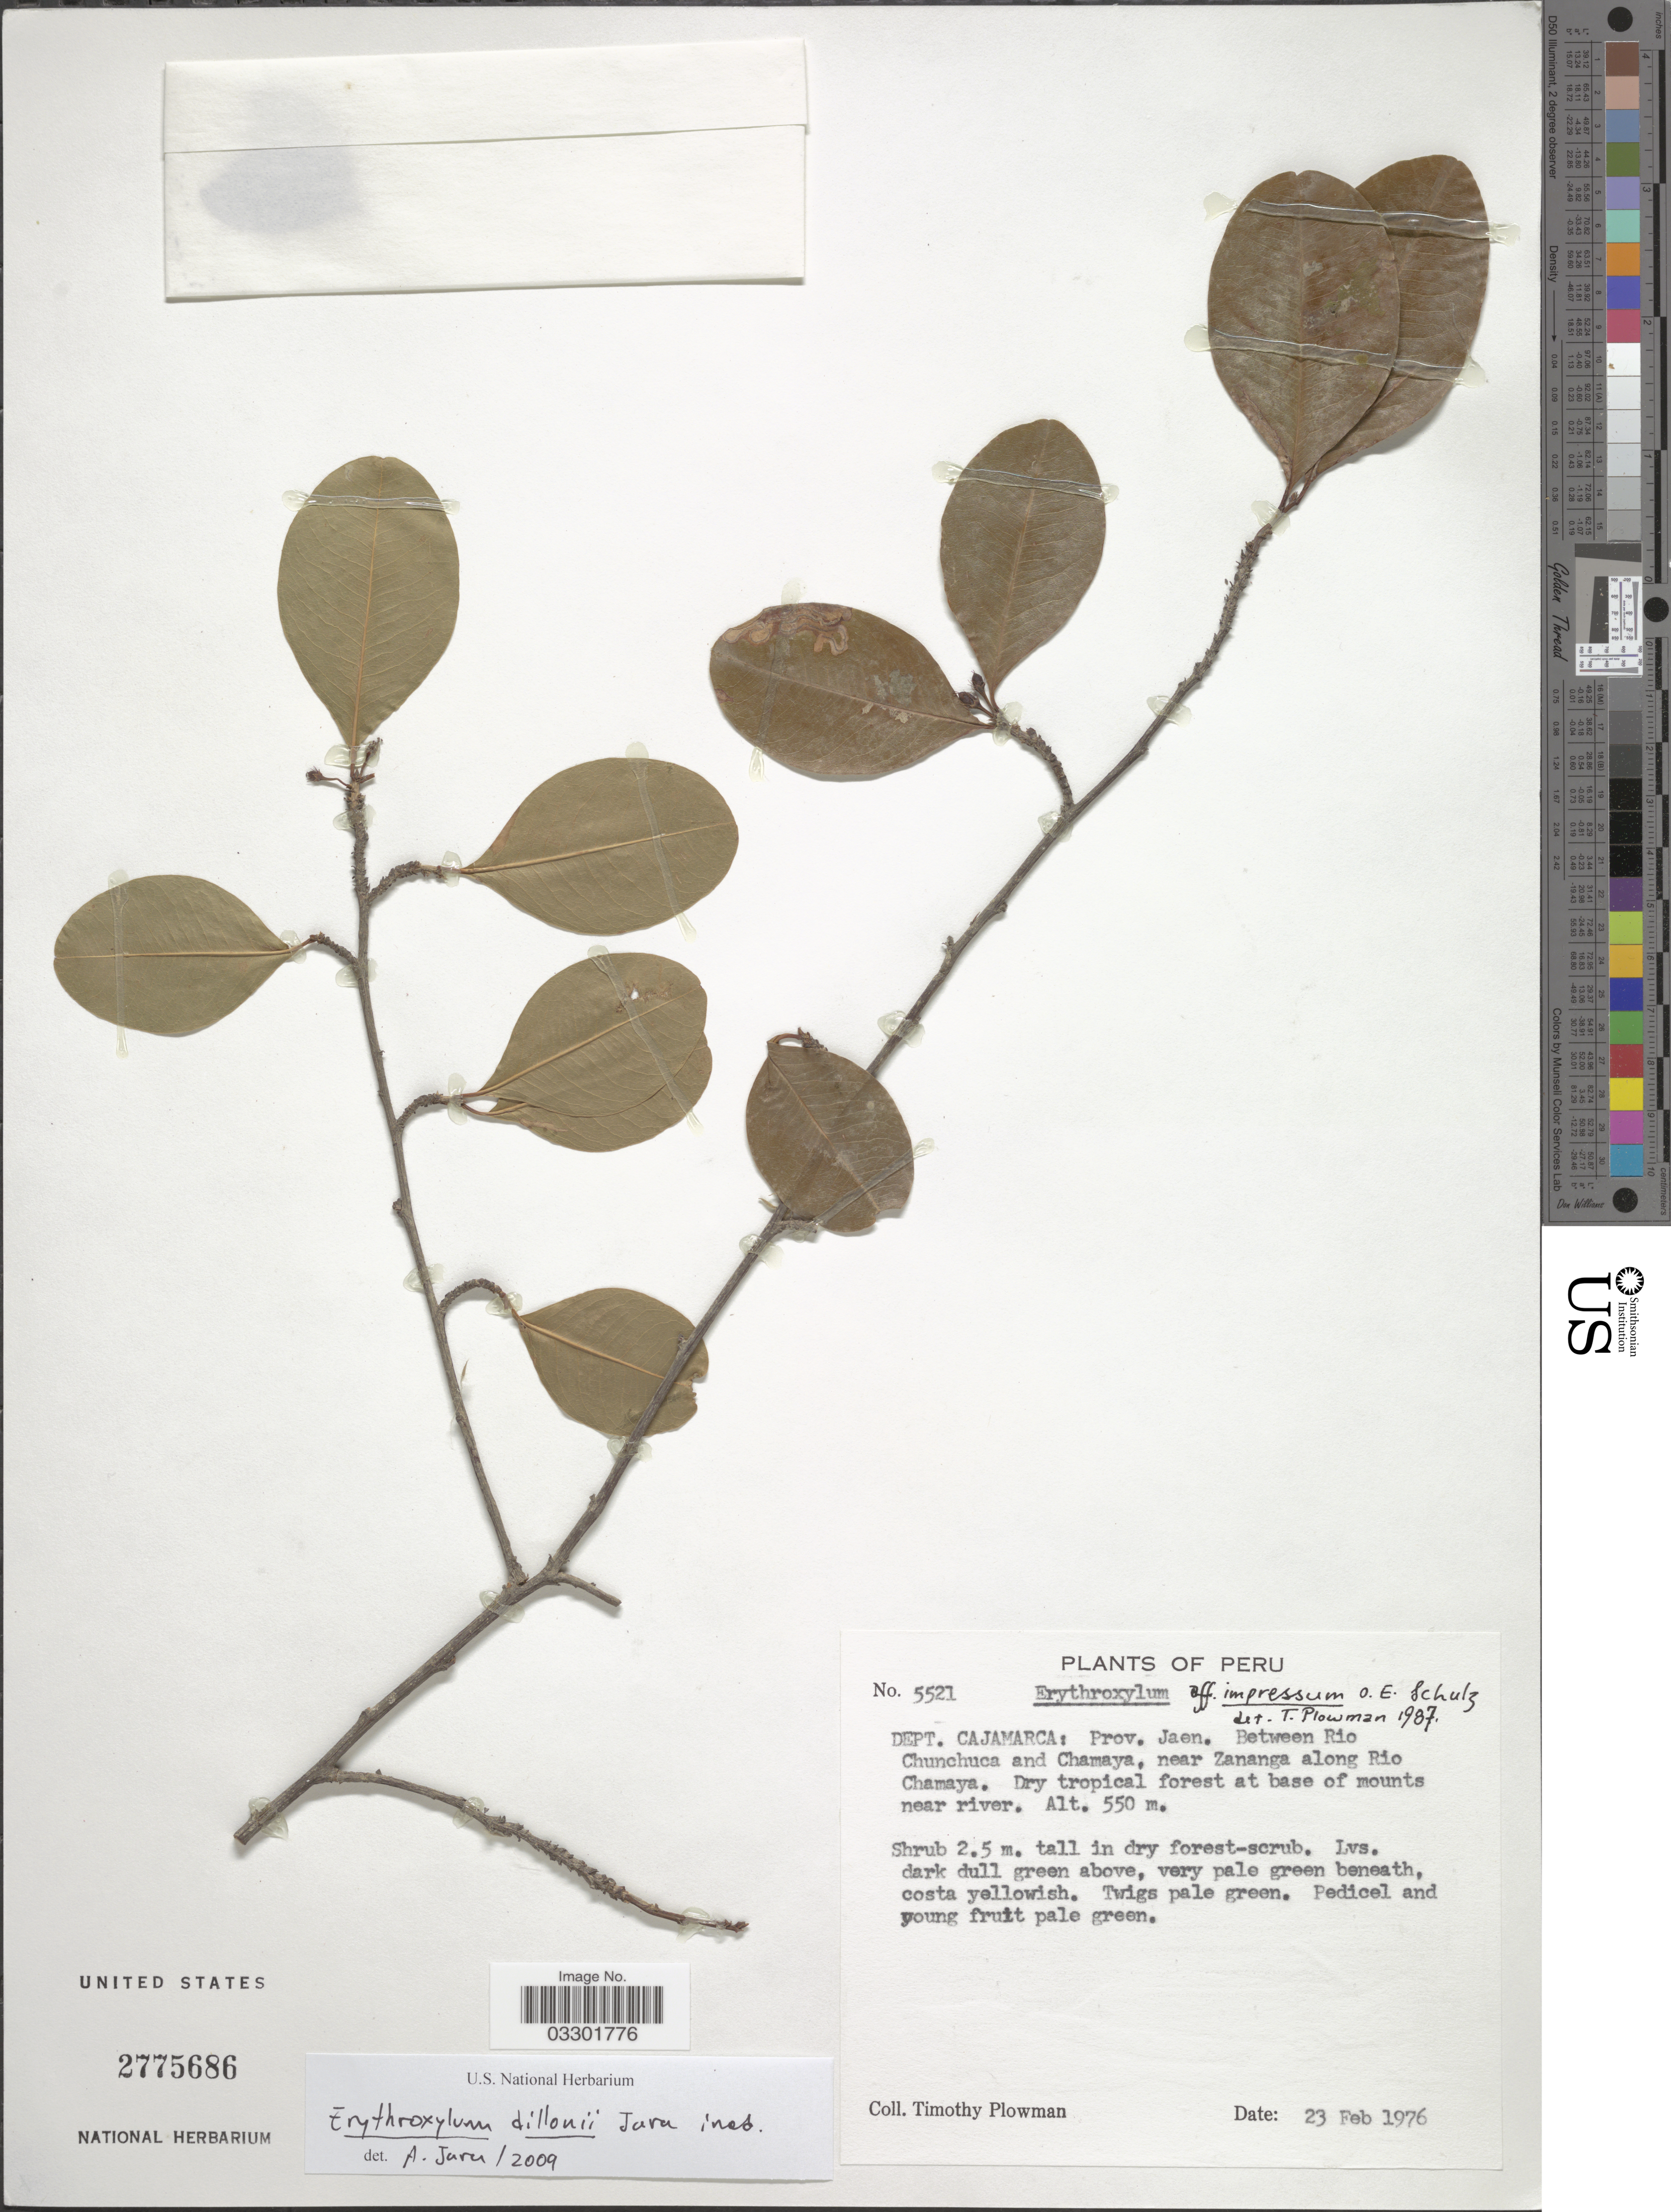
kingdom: Plantae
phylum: Tracheophyta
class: Magnoliopsida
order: Malpighiales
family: Erythroxylaceae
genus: Erythroxylum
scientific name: Erythroxylum dillonii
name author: Plowman ex Jara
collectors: T. Plowman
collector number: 5521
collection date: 1976-02-23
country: Peru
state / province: Cajamarca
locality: Dept. Cajamarca: Prov. Jaen. Between Río Chunchuca and Chamaya, near Zananga along Rio Chamaya.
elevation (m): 550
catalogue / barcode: US 2775686